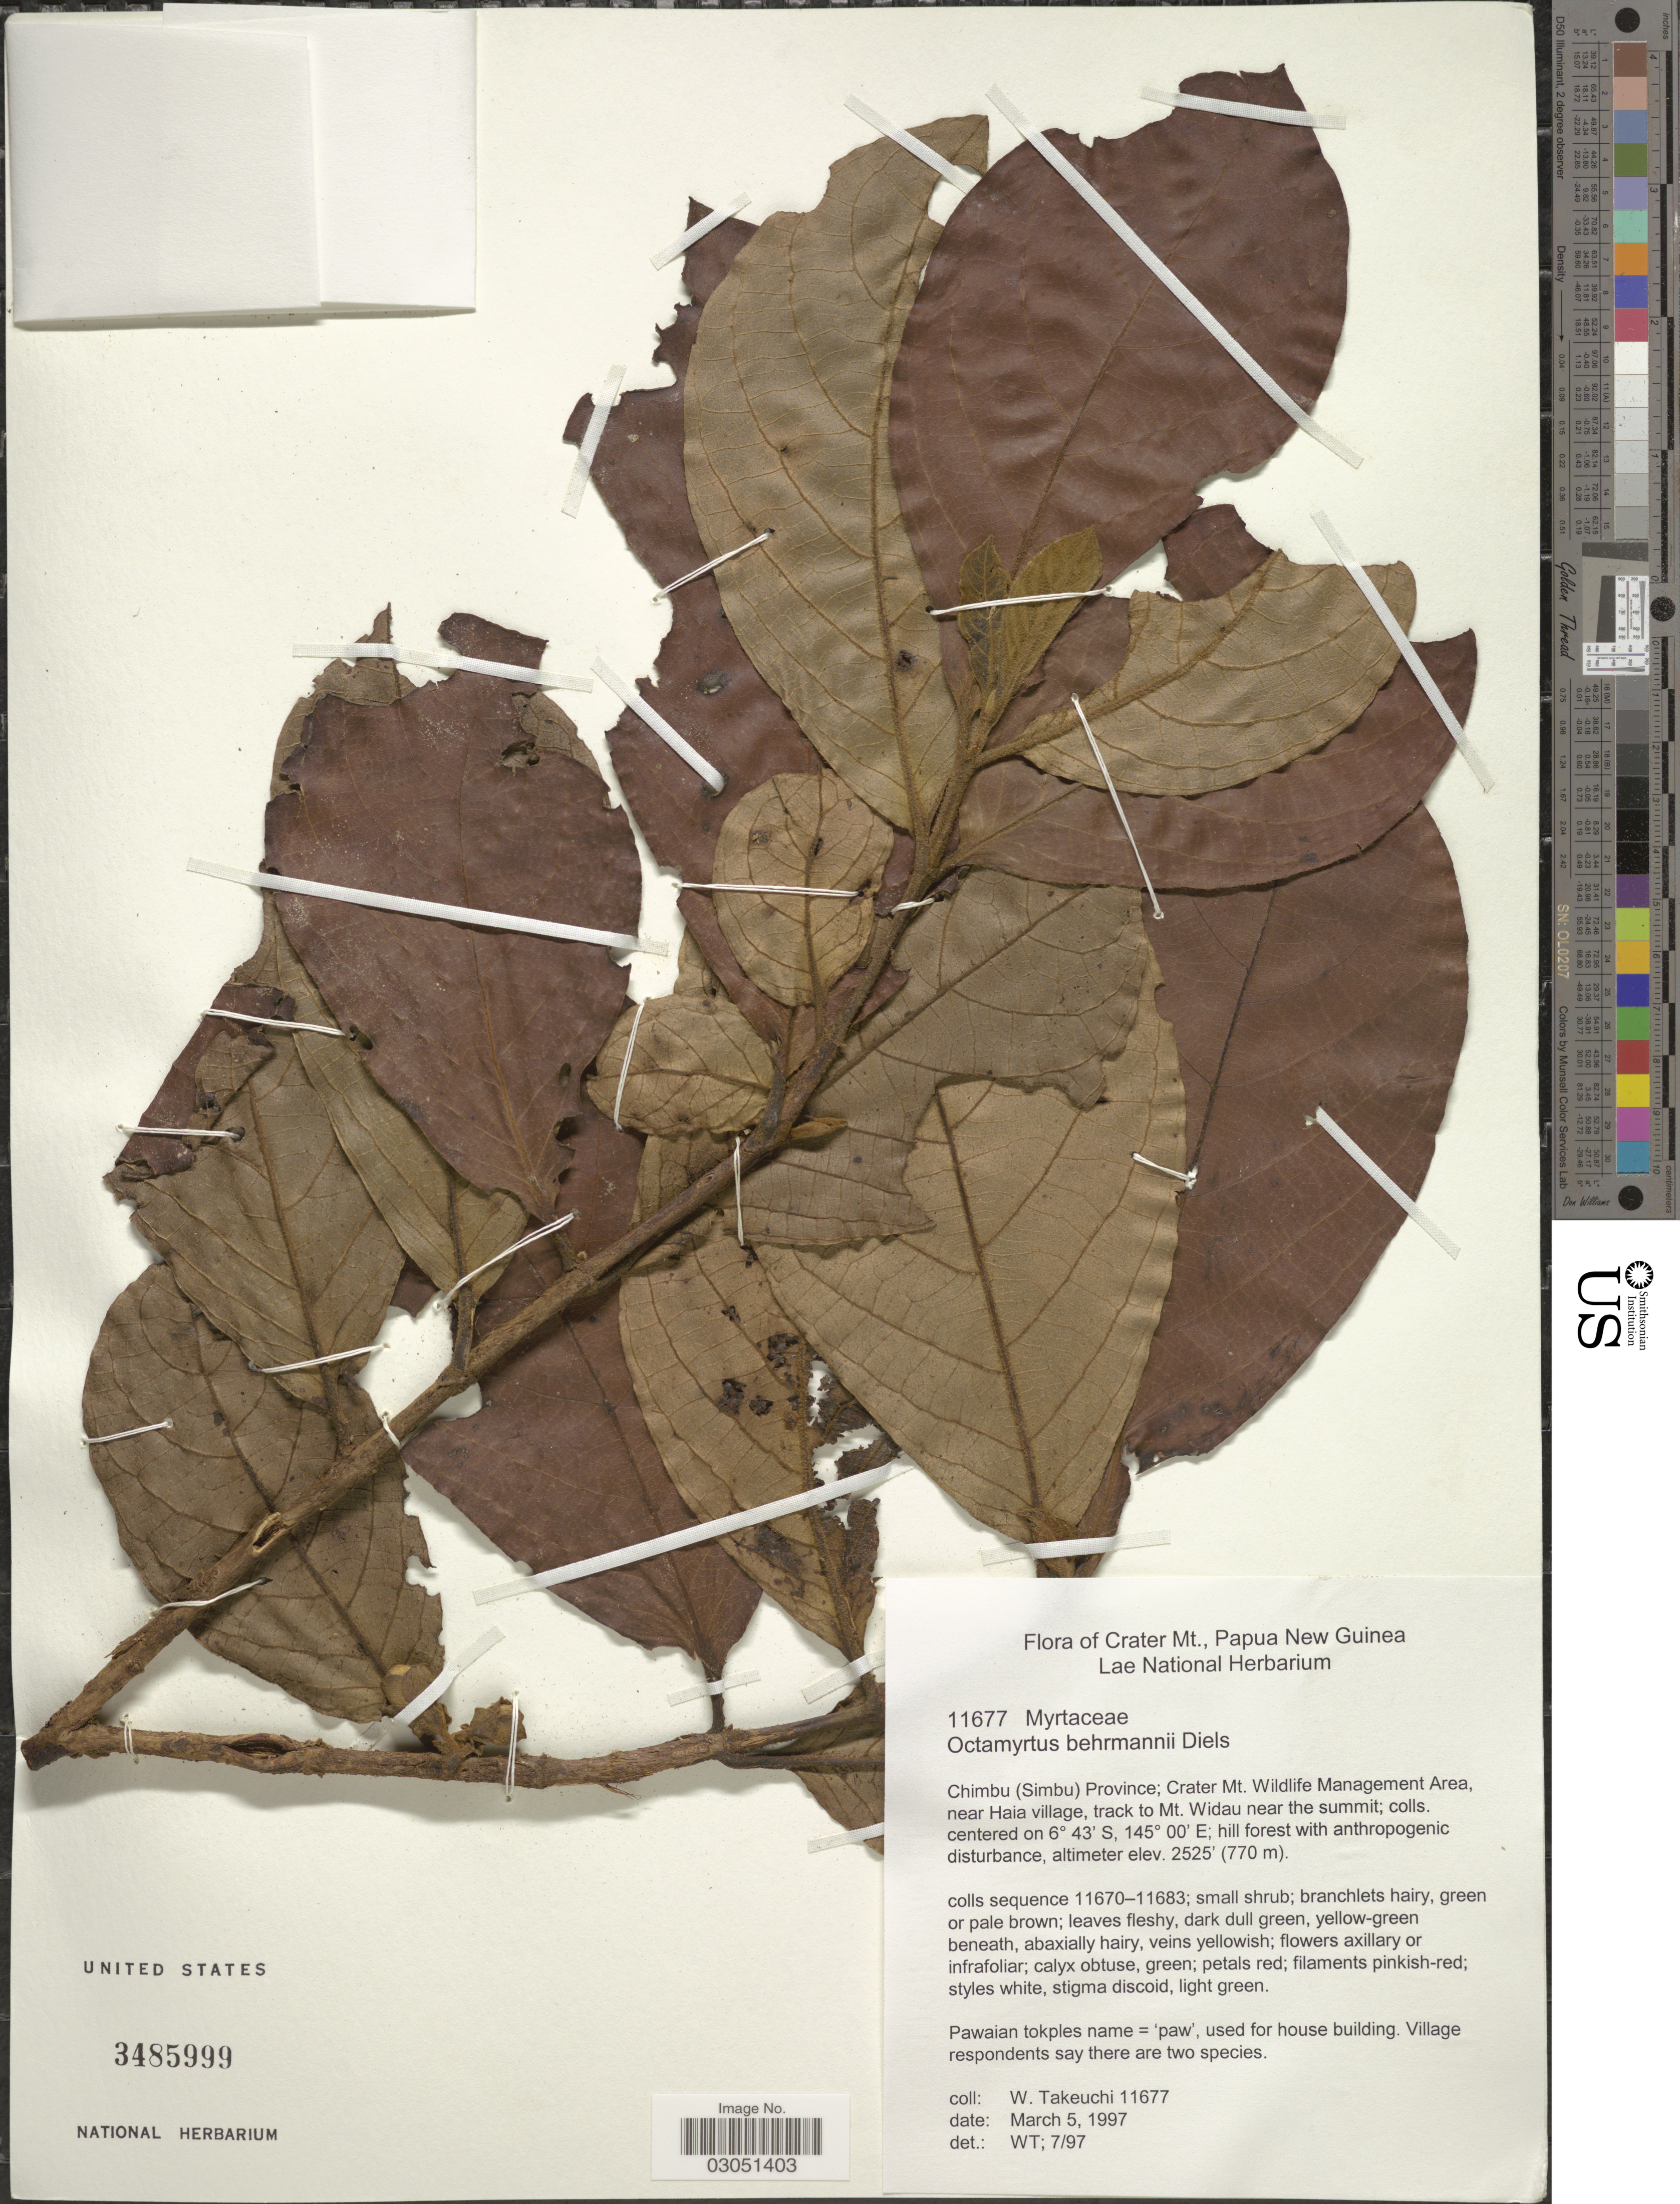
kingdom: Plantae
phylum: Tracheophyta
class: Magnoliopsida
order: Myrtales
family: Myrtaceae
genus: Octamyrtus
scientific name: Octamyrtus behrmannii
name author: Diels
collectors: W. Takeuchi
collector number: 11677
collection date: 1997-03-05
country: Papua New Guinea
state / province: Chimbu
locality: Crater Mt., Chimbu (Simbu) Province; Crater Mt. Wildlife Management Area, near Haia village, track to Mt. Widau near the summit.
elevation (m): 770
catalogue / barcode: US 3485999